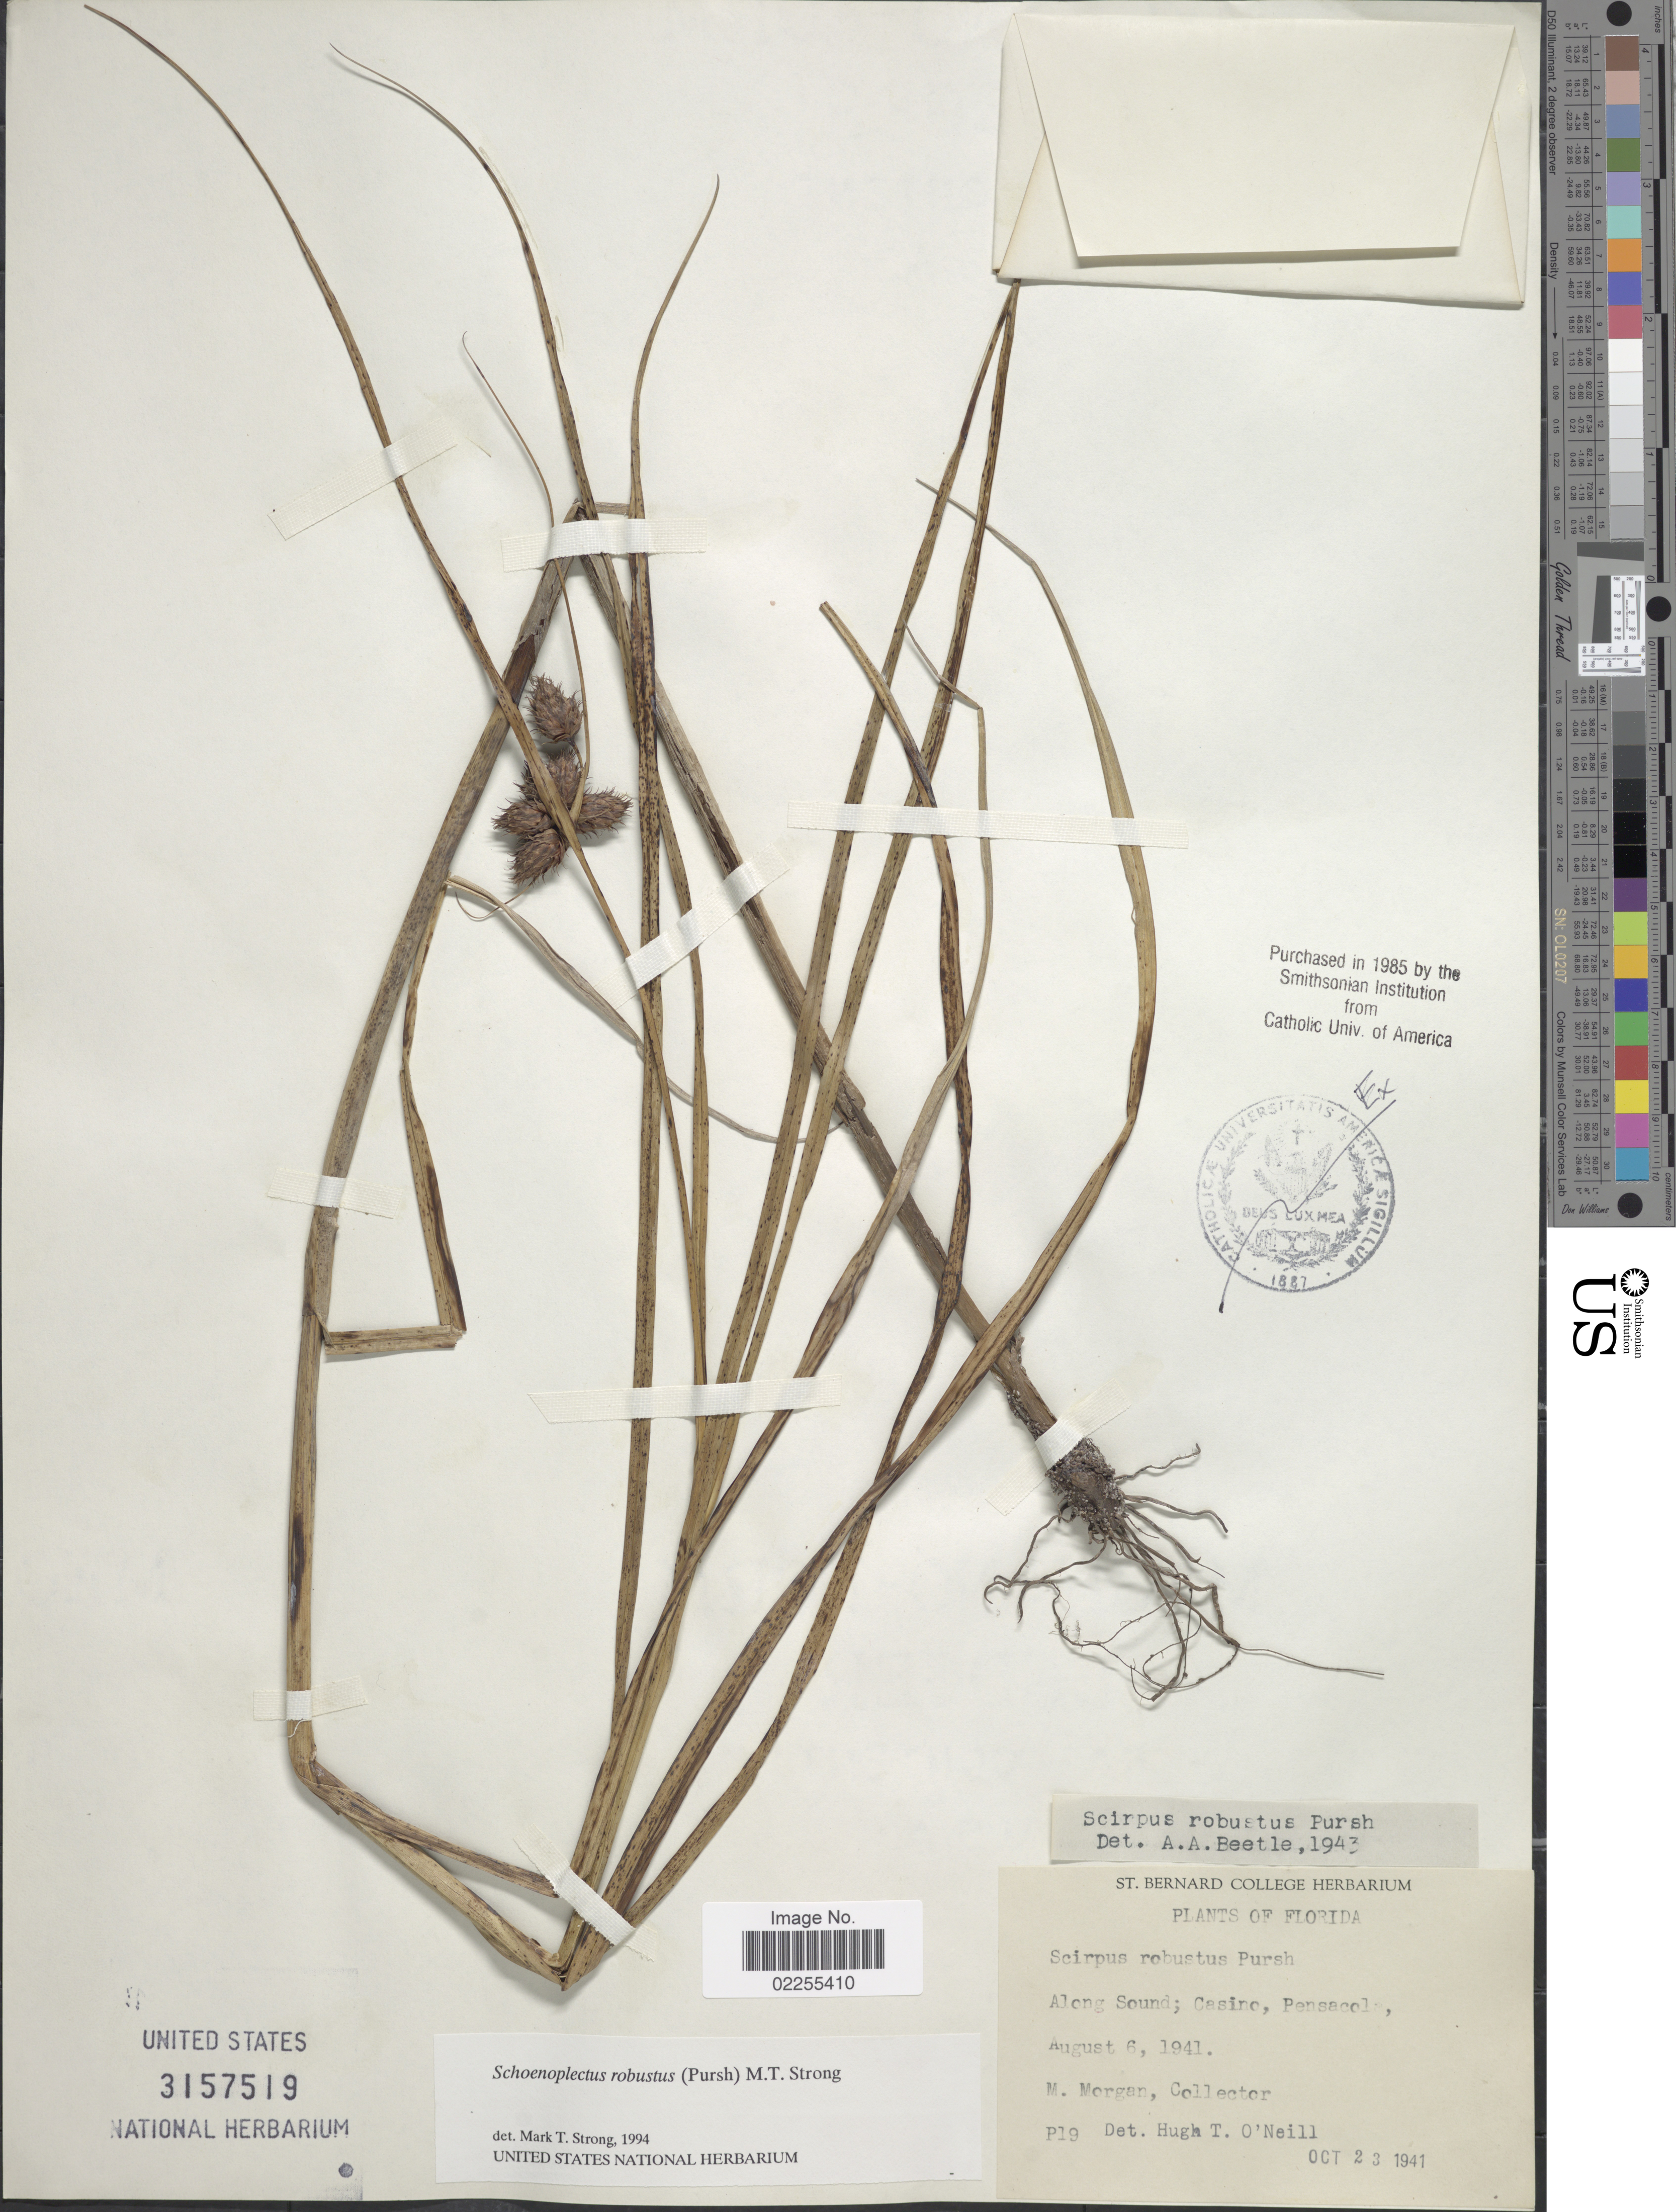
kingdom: Plantae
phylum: Tracheophyta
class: Liliopsida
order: Poales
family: Cyperaceae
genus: Bolboschoenus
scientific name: Bolboschoenus robustus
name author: (Pursh) Soják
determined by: Strong, M. T., (US), Smithsonian Institution - National Museum of Natural History (UNITED STATES)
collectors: M. Morgan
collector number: P19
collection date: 1941-08-06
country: United States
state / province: Florida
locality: Along Sound; Casino, Pensacola.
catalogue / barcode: US 3157519